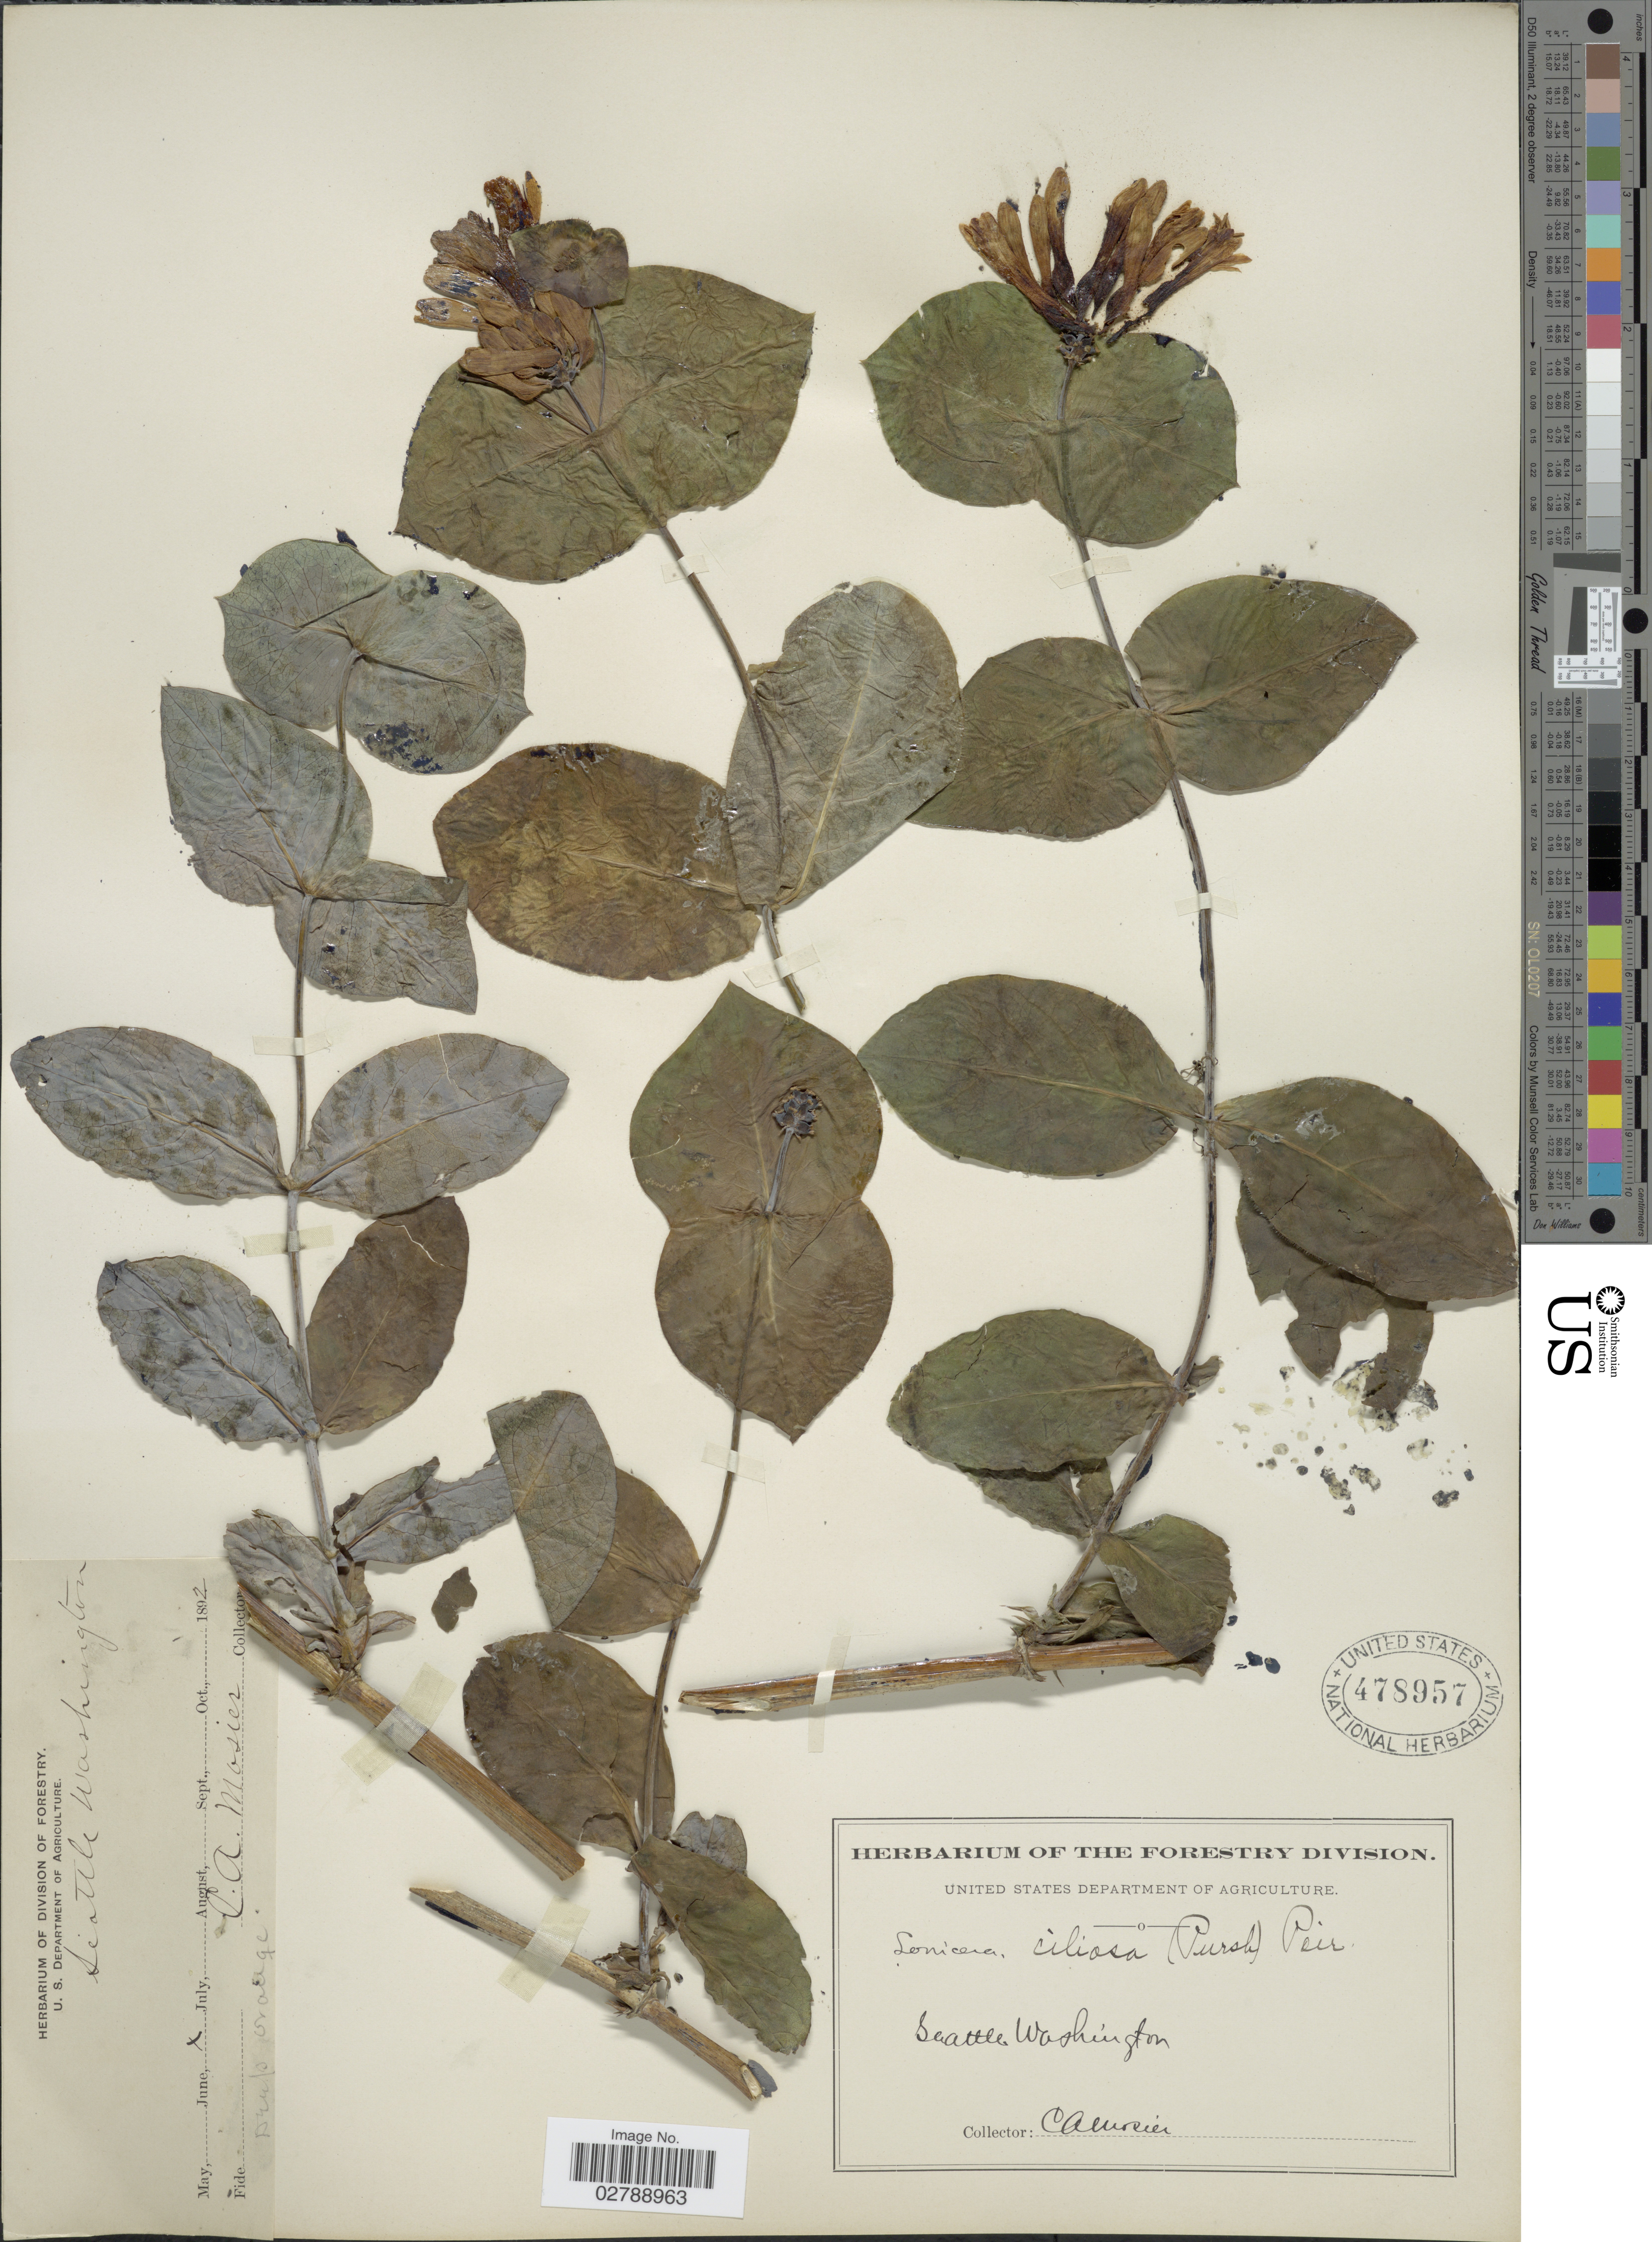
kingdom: Plantae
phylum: Tracheophyta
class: Magnoliopsida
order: Dipsacales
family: Caprifoliaceae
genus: Lonicera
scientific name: Lonicera ciliosa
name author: Poir.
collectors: C. A. Mosier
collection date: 1892-06-10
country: United States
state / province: Washington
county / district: King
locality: Seattle Washington.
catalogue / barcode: US 478957